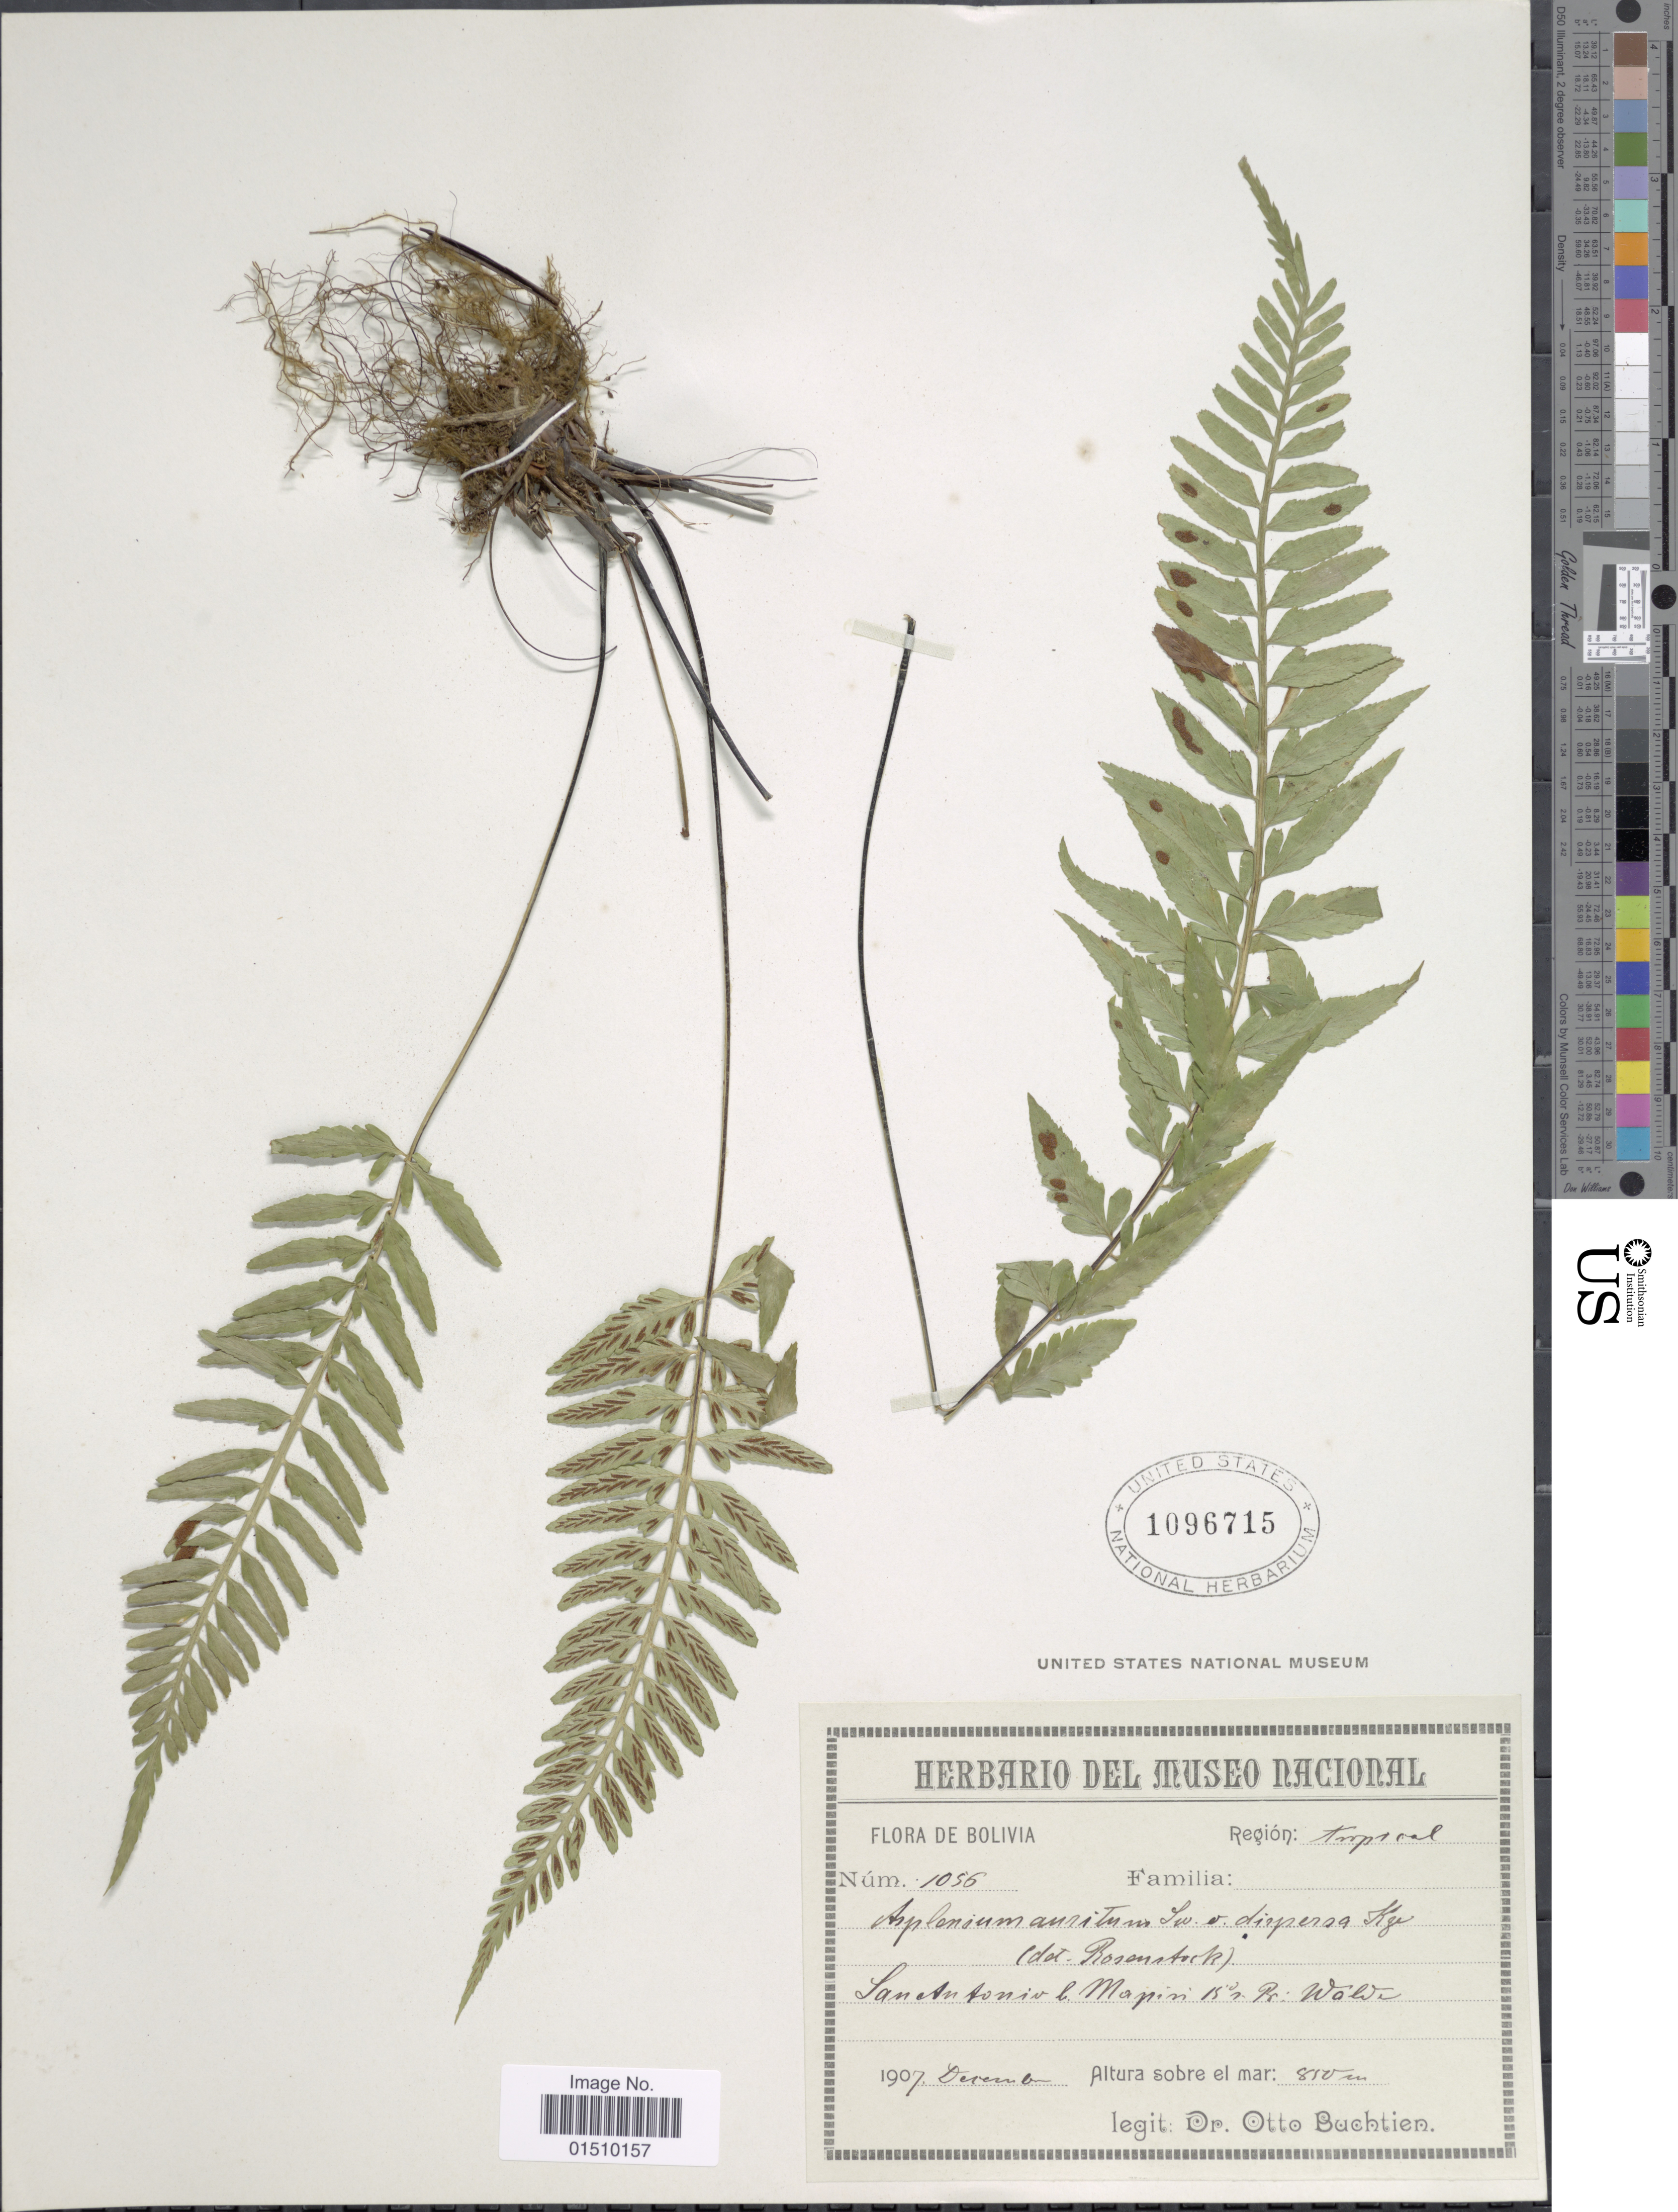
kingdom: Plantae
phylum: Tracheophyta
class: Polypodiopsida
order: Polypodiales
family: Aspleniaceae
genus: Asplenium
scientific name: Asplenium auritum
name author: Sw.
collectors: O. Buchtien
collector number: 1056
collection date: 1907-12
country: Bolivia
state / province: La Paz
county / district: Mapiri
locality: San Antonio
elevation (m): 850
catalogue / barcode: US 1096715